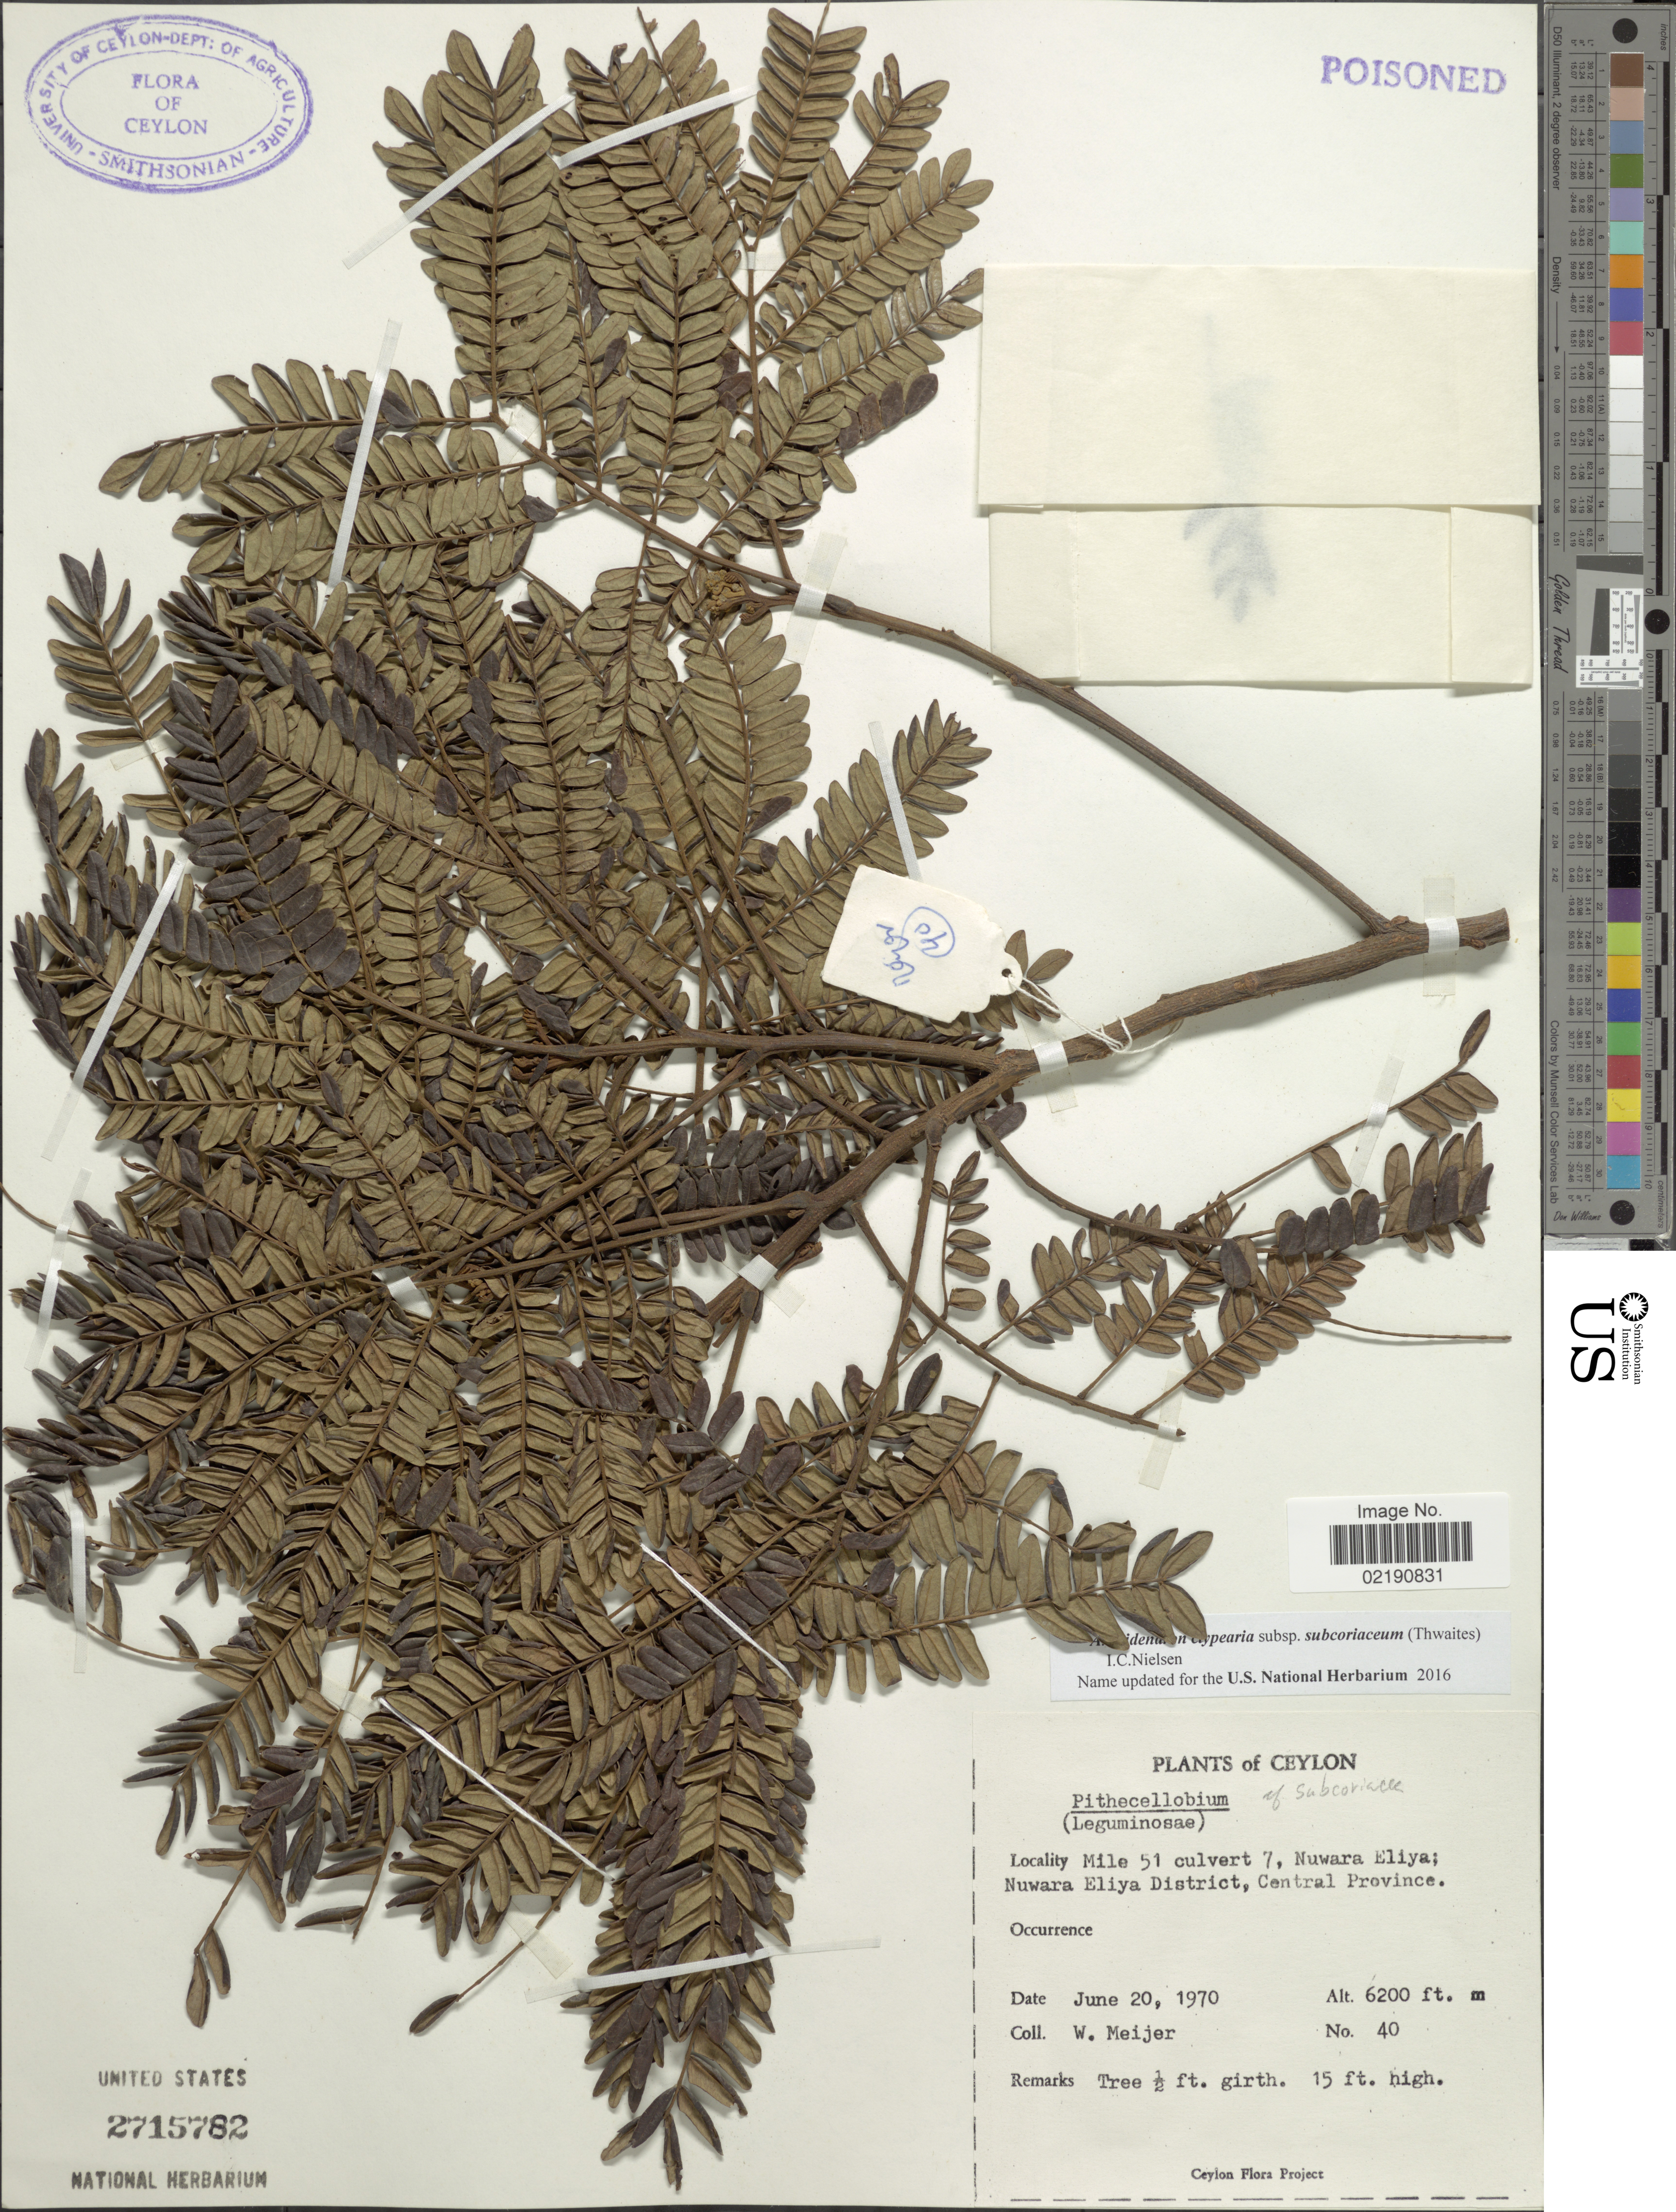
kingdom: Plantae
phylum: Tracheophyta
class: Magnoliopsida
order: Fabales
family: Fabaceae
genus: Archidendron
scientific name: Archidendron clypearia var. subcoriaceum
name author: M. Gangop. & Chakrabarty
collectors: W. Meijer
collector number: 40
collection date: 1970-06-20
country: Sri Lanka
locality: Ceylon, Mile 51 culvert 7, Nuwara Eliya, Nuwara Eliya District, Central Province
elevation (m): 1890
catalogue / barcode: US 2715782